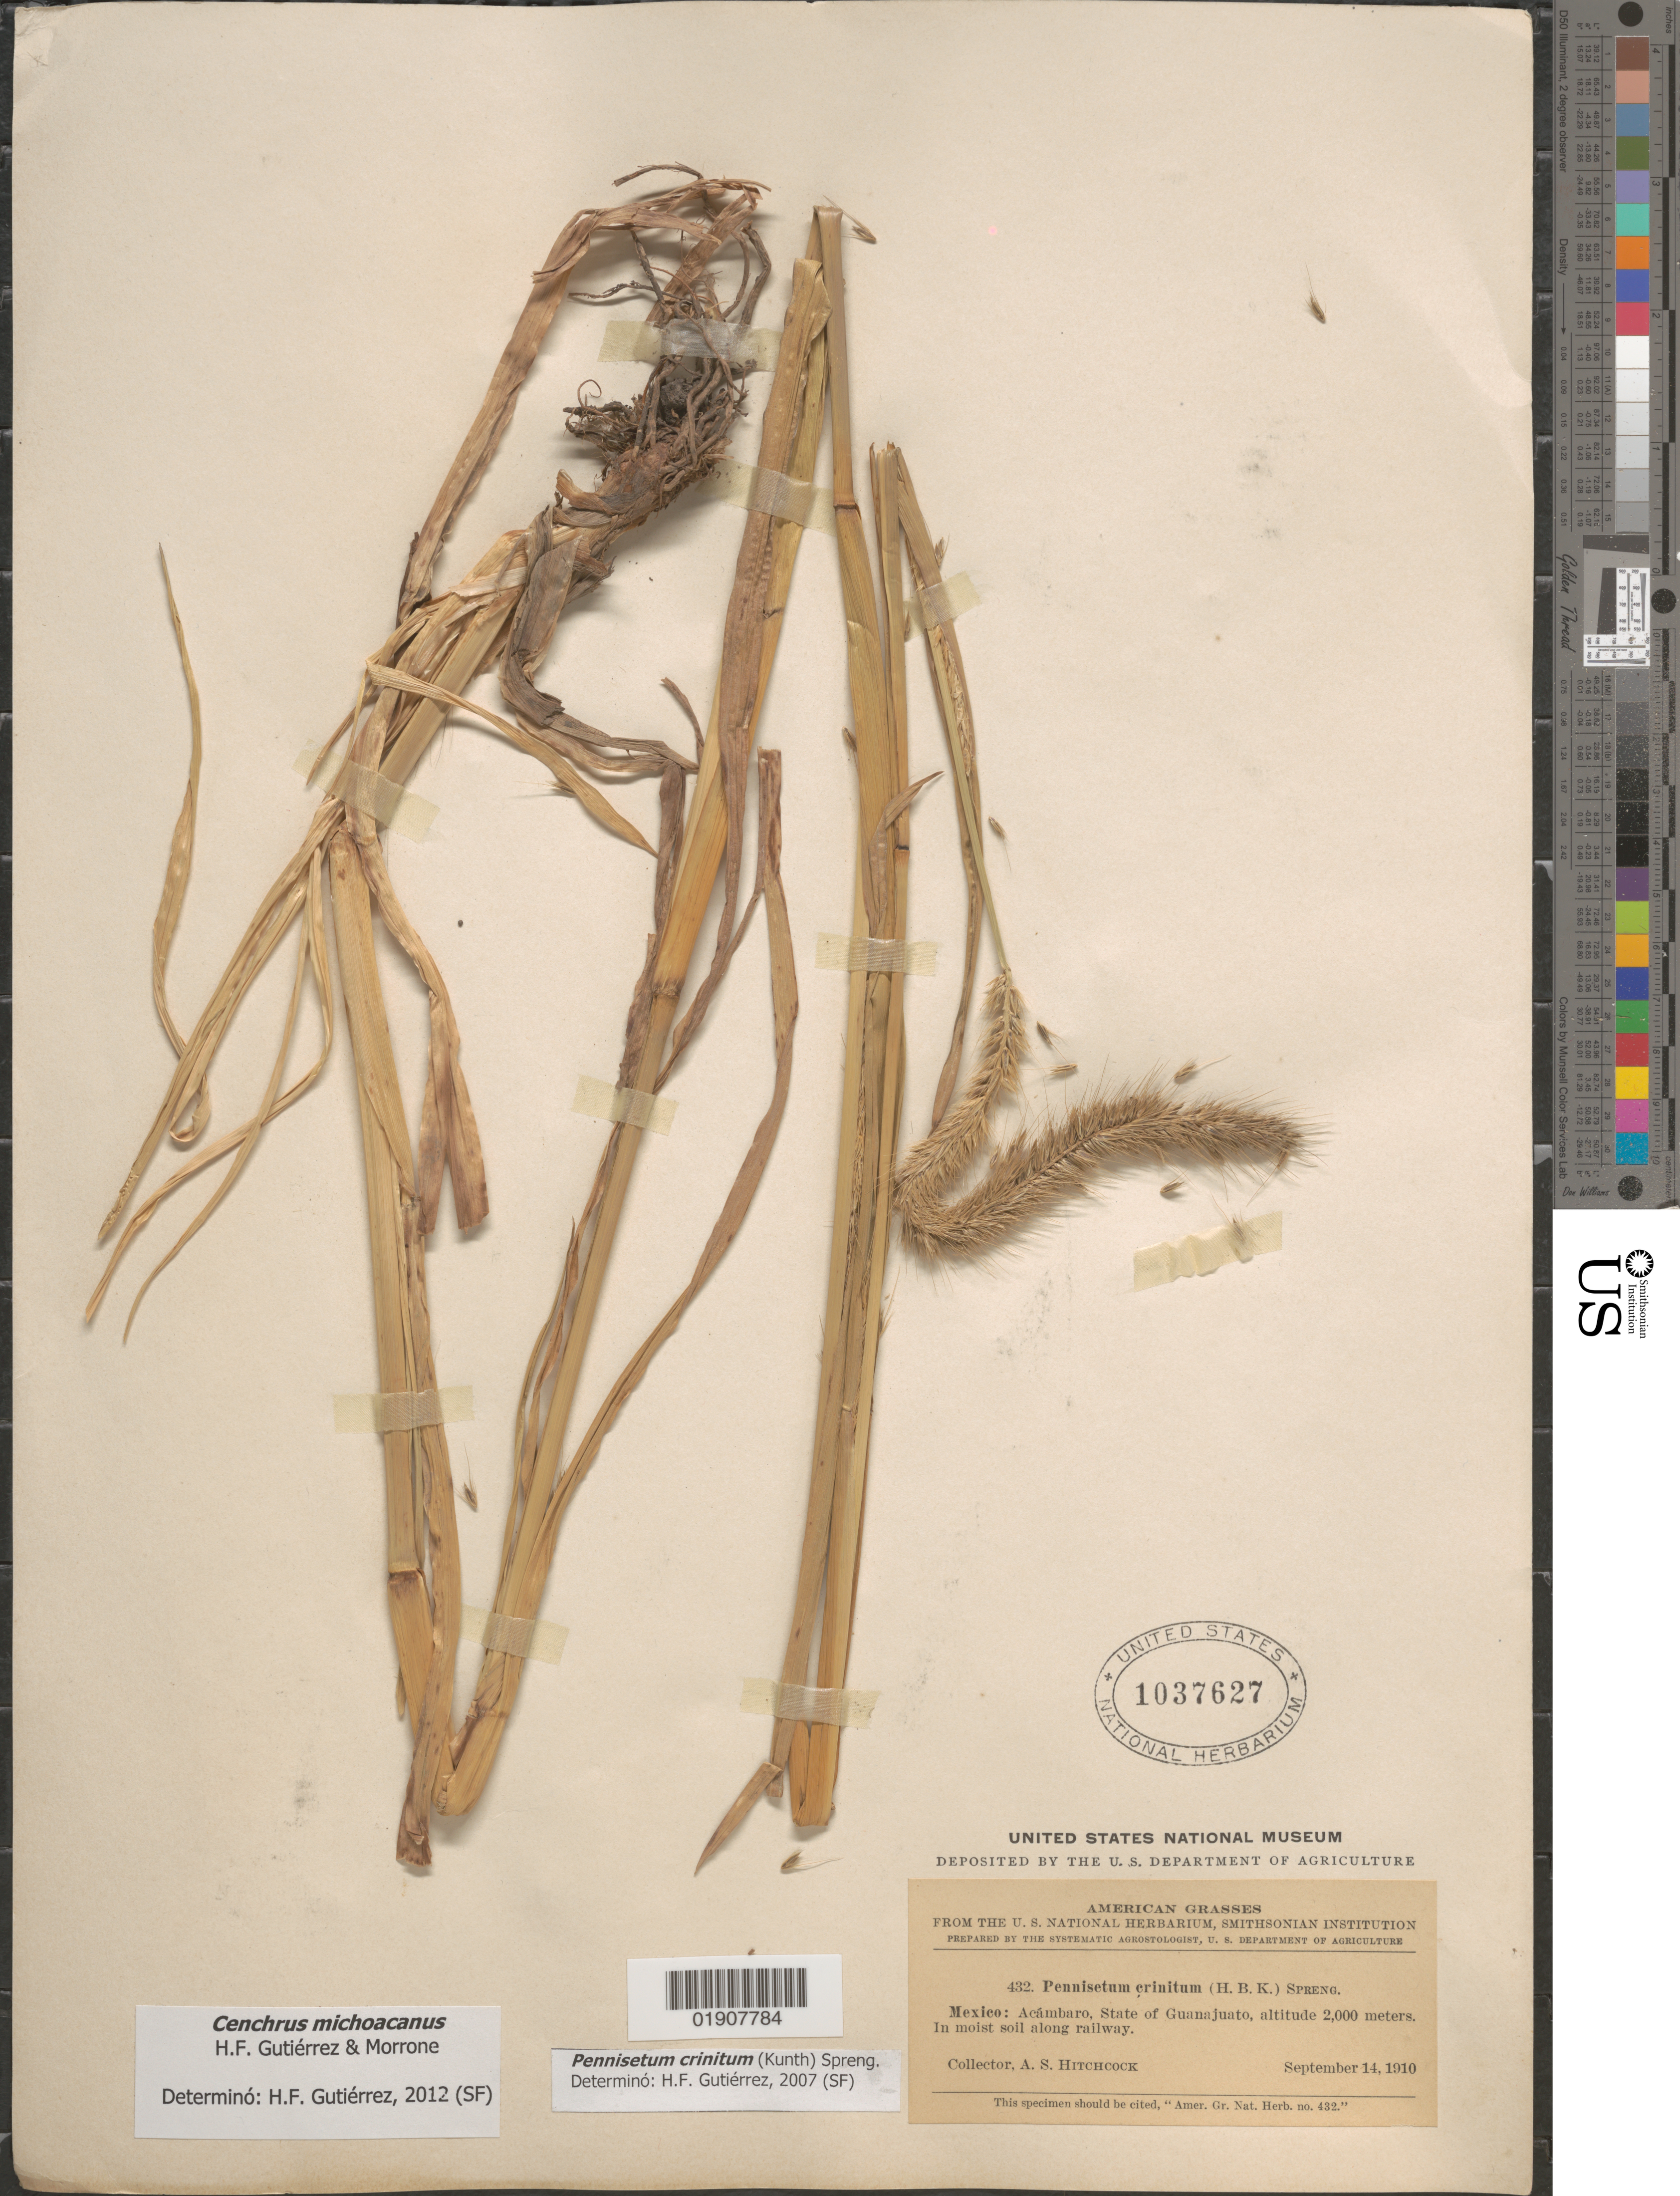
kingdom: Plantae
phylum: Tracheophyta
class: Liliopsida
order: Poales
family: Poaceae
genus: Cenchrus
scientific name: Cenchrus michoacanus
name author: H.F. Gut. & Morrone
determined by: Gutiérrez, H. F.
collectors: A. S. Hitchcock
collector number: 432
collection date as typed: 14 Sep 1910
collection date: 1910-09-14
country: Mexico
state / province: Guanajuato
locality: Acámbaro, along railway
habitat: In moist soil along railway.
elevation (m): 2000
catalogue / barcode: US 1037627